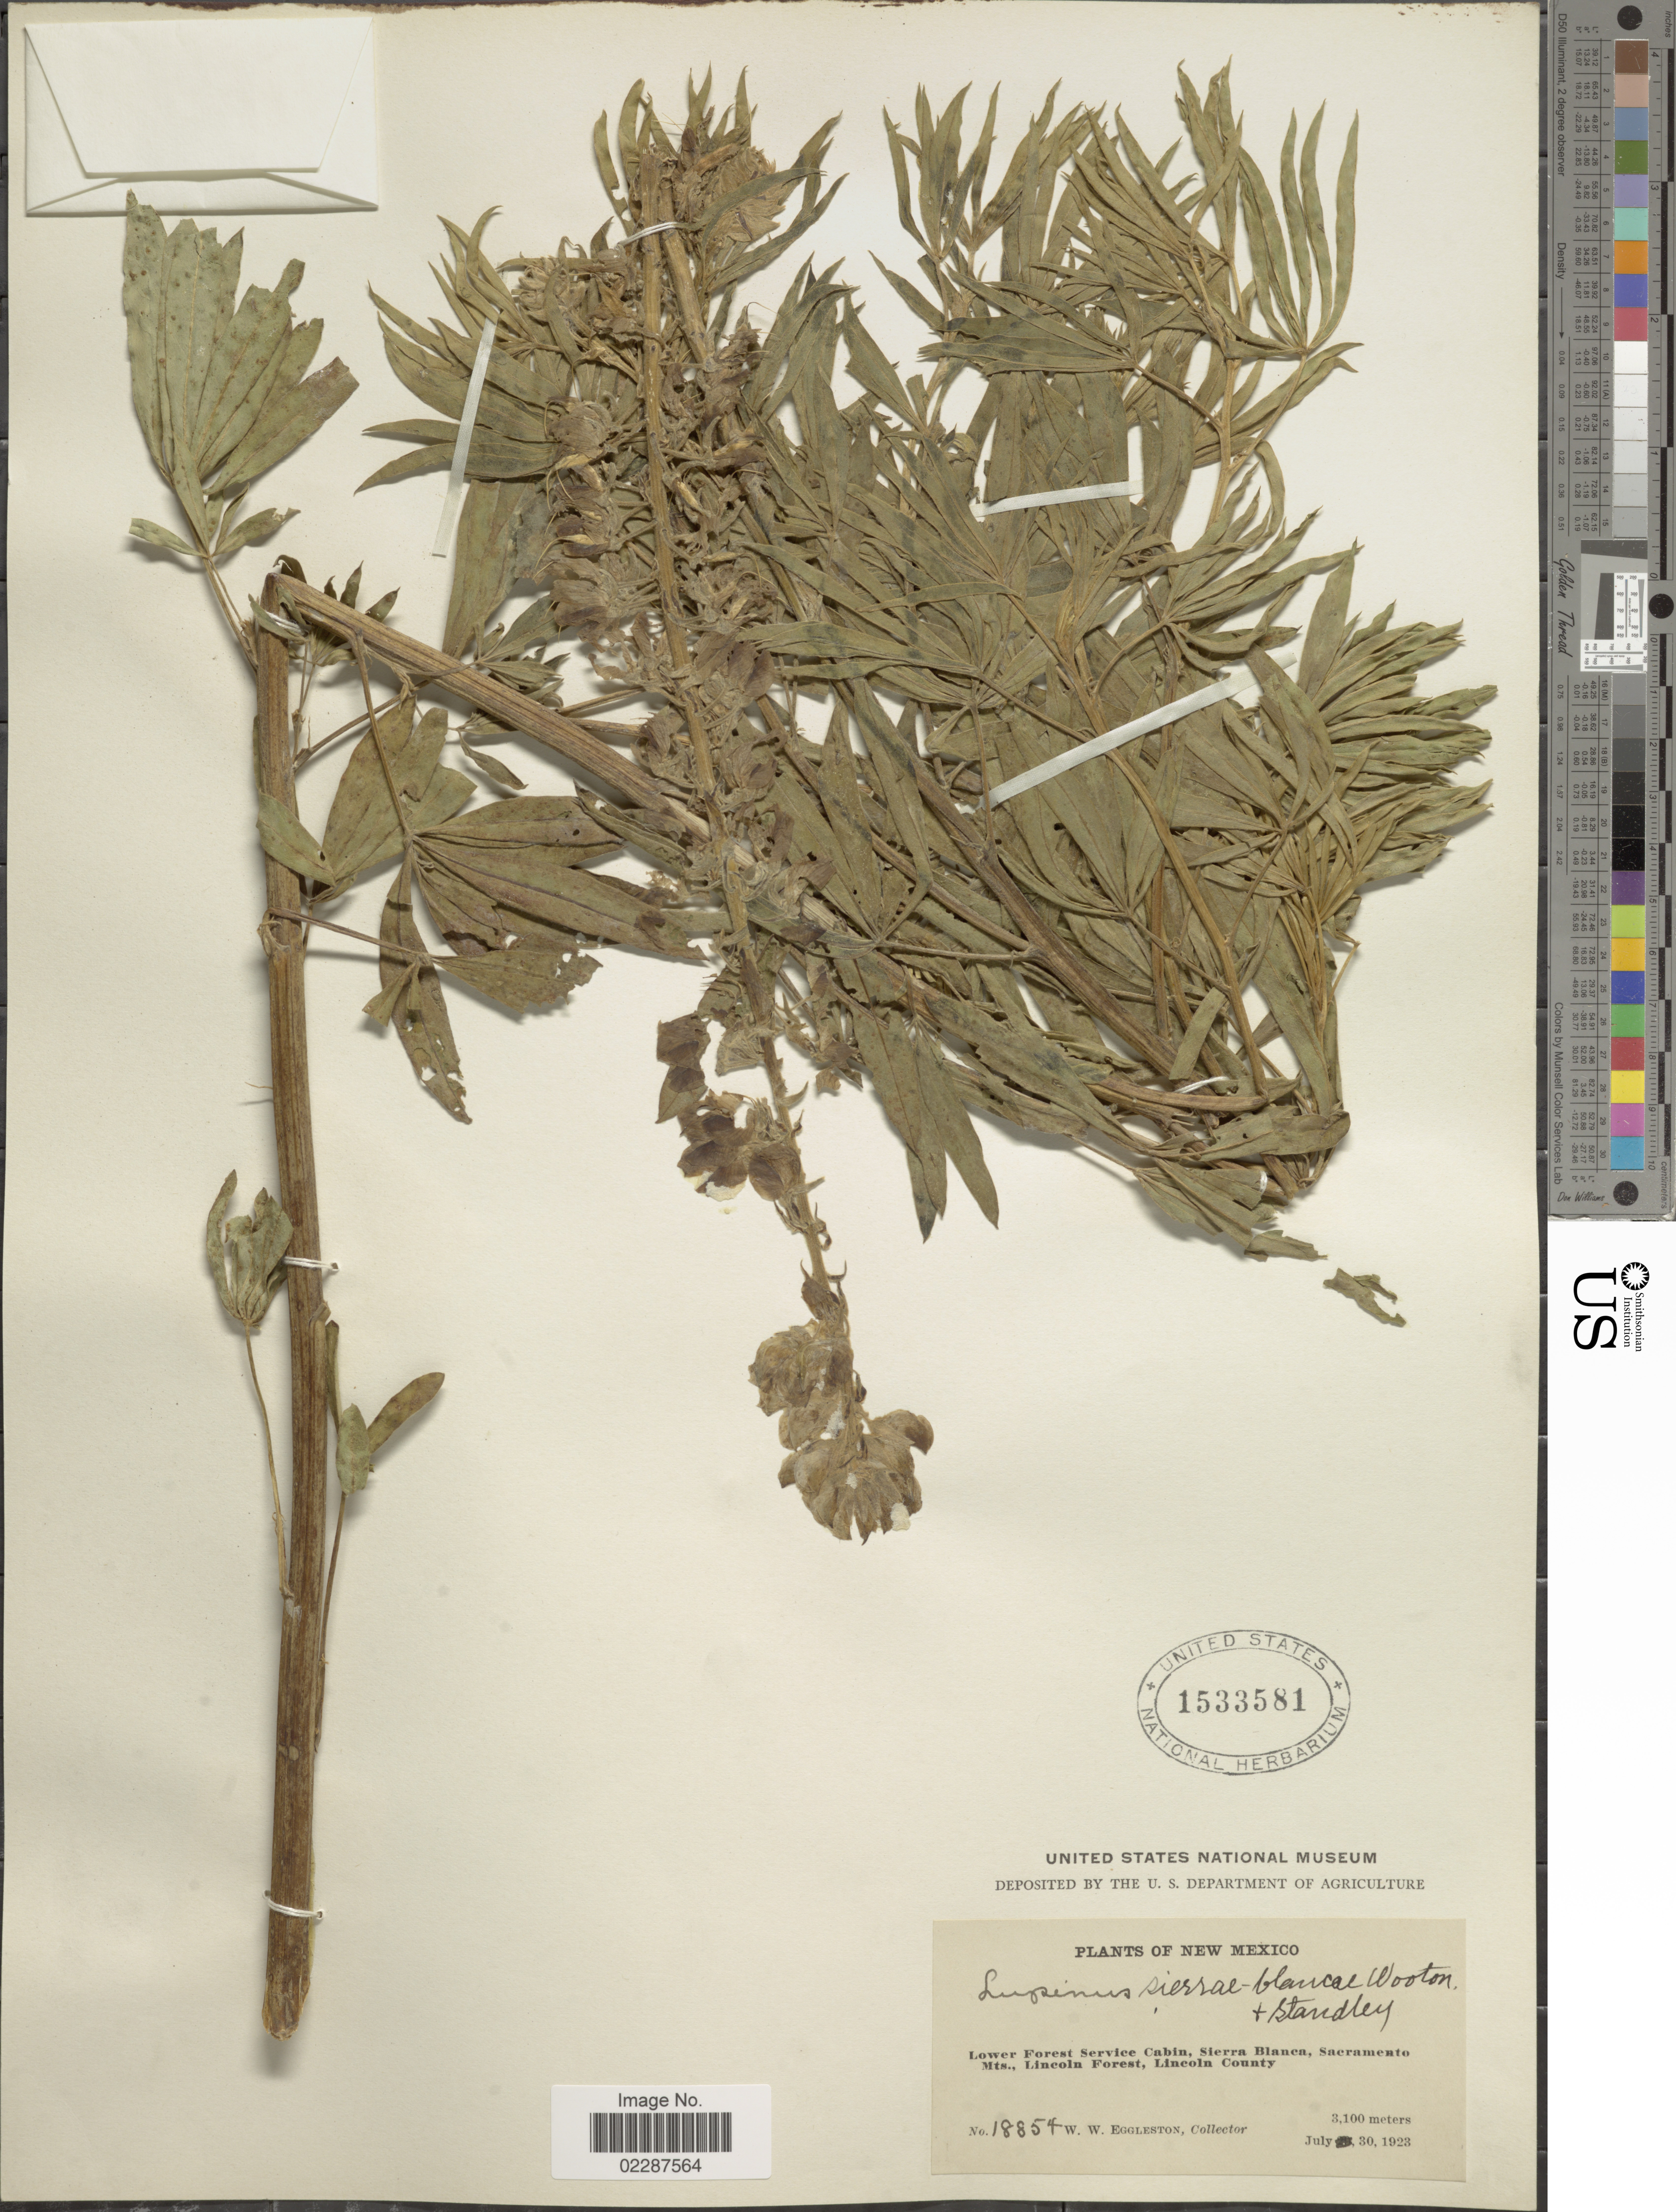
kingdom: Plantae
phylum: Tracheophyta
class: Magnoliopsida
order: Fabales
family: Fabaceae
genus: Lupinus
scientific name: Lupinus sierrae-blancae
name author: Wooton & Standl.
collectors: W. W. Eggleston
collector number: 18854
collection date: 1923-07-30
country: United States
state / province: New Mexico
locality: Lower Forest Servive Cabin, Sierra Blanca, Sacramento Mts. Lincoln Forest, Lincoln County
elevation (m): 3100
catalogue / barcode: US 1533581